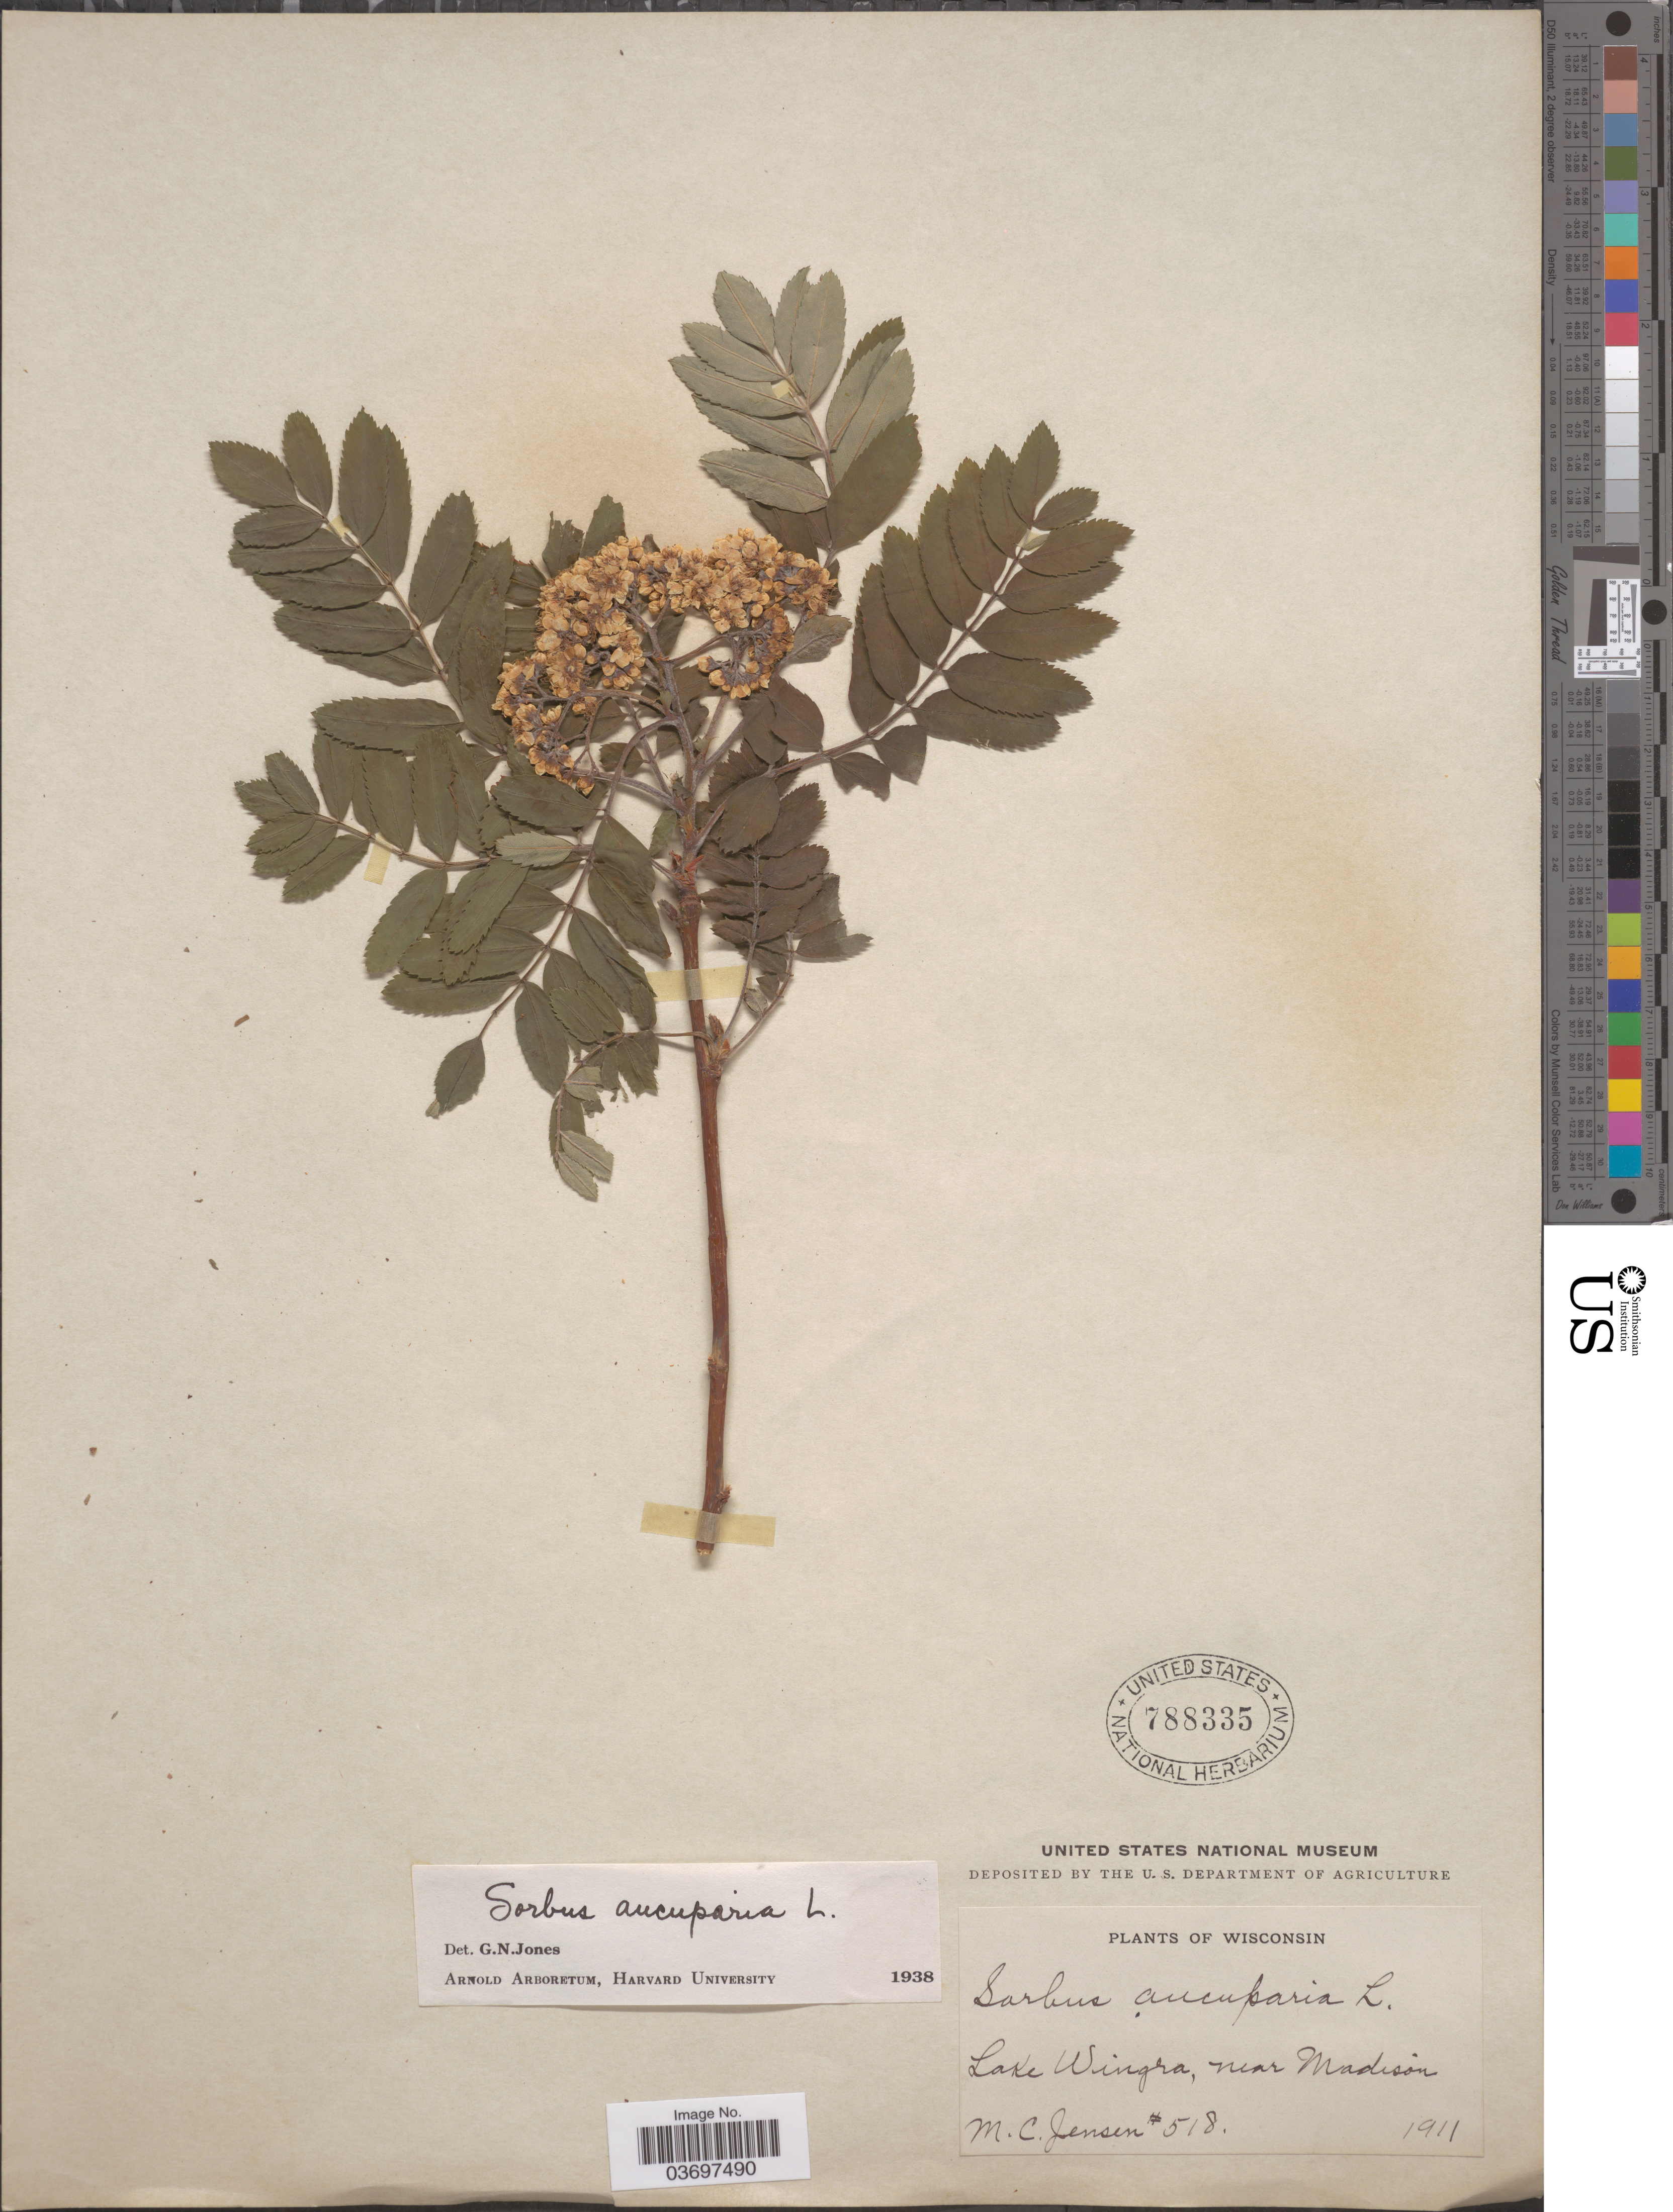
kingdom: Plantae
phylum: Tracheophyta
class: Magnoliopsida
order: Rosales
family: Rosaceae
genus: Sorbus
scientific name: Sorbus aucuparia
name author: L.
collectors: M. C. Jensen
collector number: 518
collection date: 1911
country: United States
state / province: Wisconsin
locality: Lake Wingra, near Madison.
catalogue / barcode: US 788335